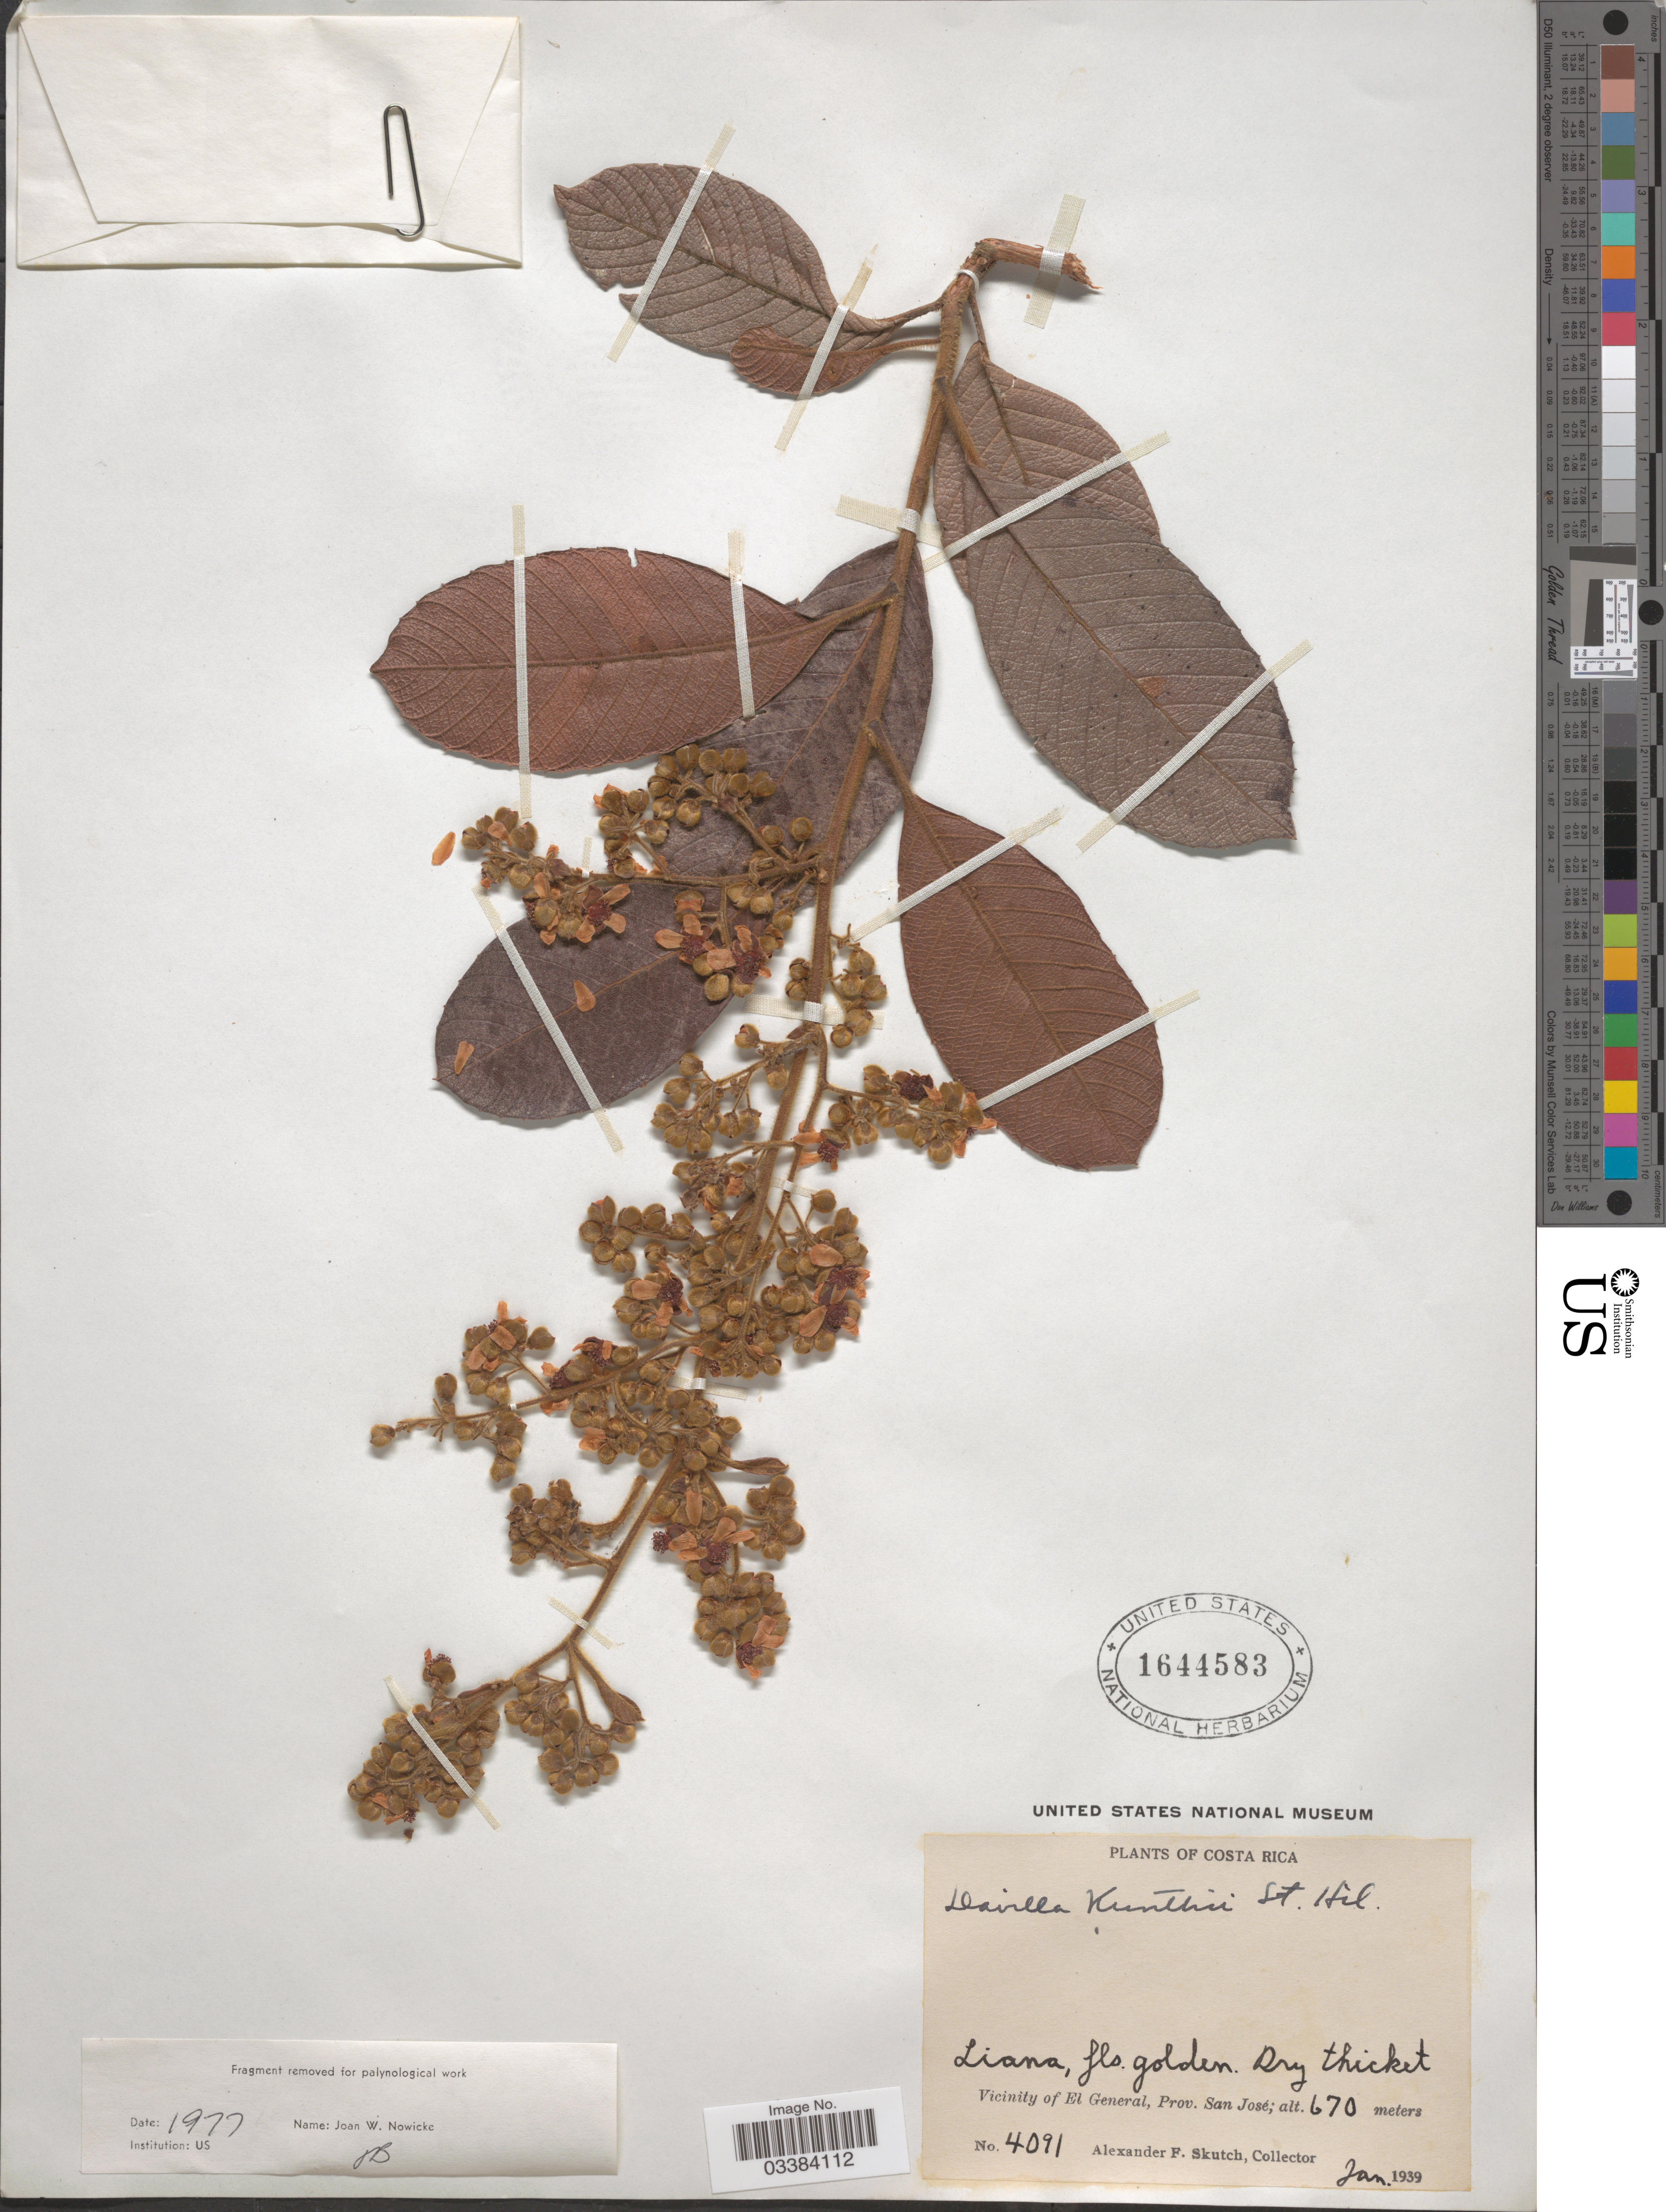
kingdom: Plantae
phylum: Tracheophyta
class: Magnoliopsida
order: Dilleniales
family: Dilleniaceae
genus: Davilla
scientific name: Davilla kunthii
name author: A. St.-Hil.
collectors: A. F. Skutch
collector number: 4091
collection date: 1939-01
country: Costa Rica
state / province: San José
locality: Vicinity of El General.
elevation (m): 670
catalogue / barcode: US 1644583